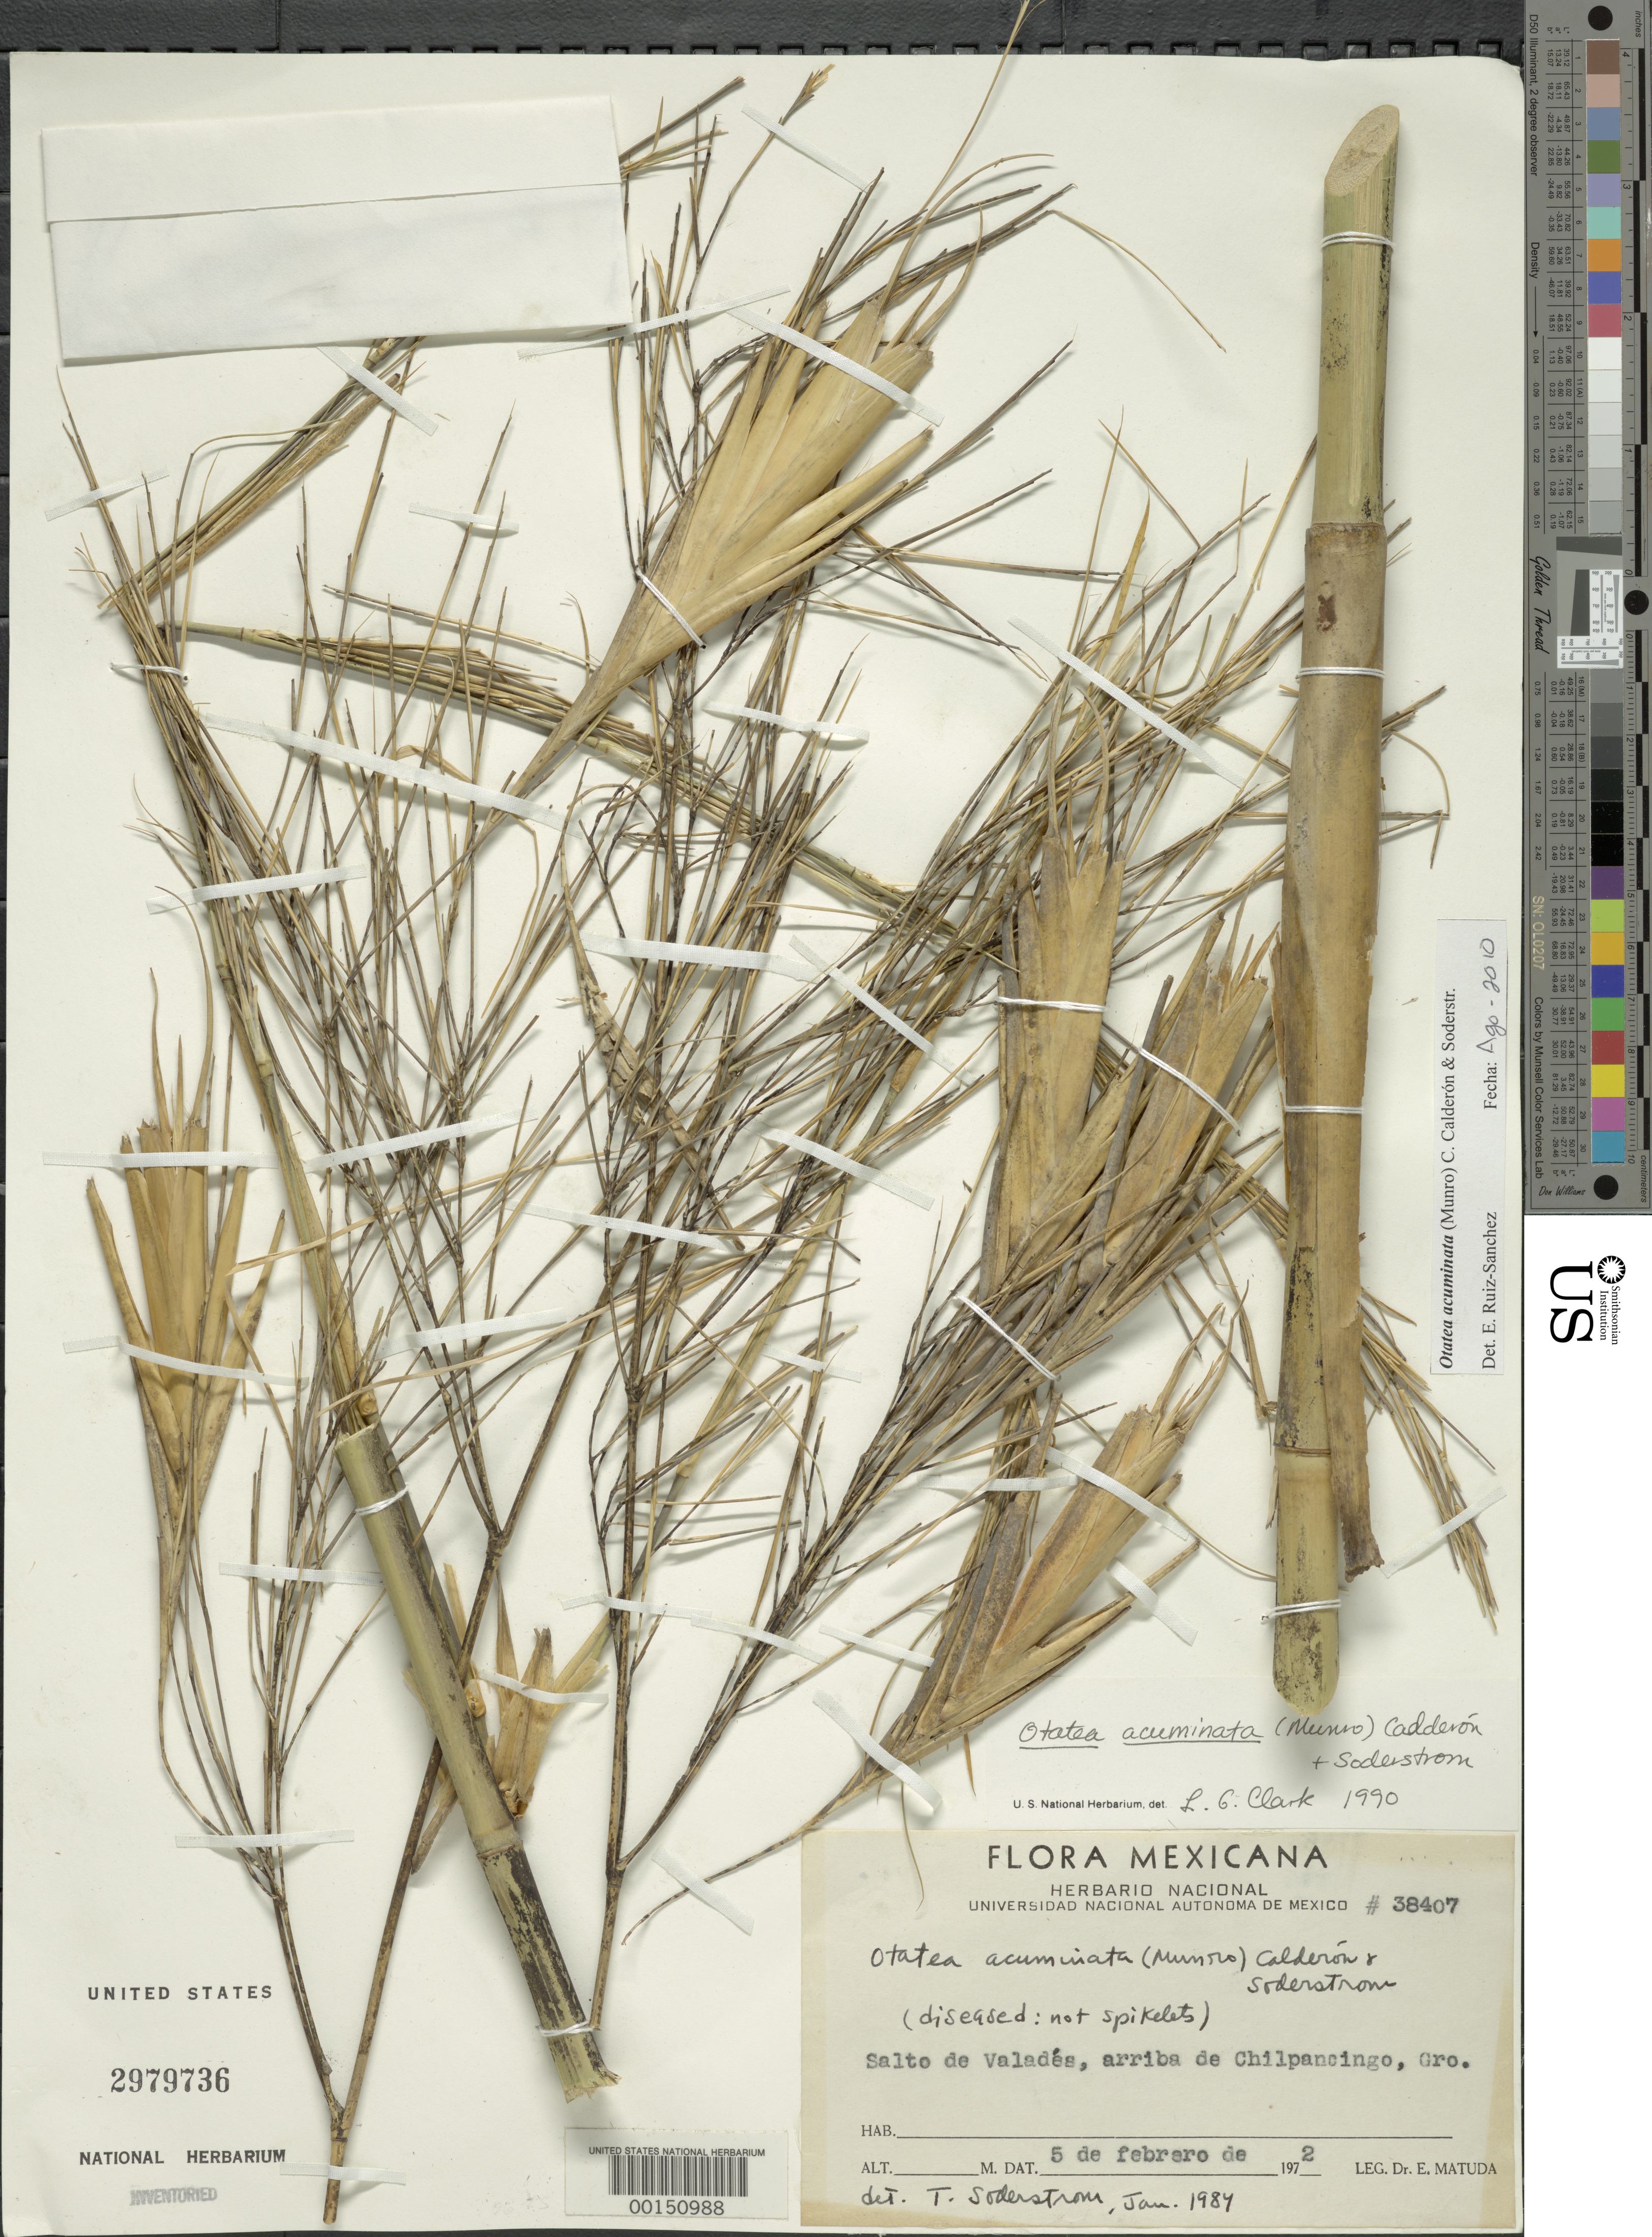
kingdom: Plantae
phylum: Tracheophyta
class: Liliopsida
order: Poales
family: Poaceae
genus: Otatea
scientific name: Otatea acuminata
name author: (Munro) C. E. Calderón & Soderstr.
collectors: E. Matuda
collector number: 38407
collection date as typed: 05 Feb 1972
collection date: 1972-02-05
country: Costa Rica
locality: Salto de Valades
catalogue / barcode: US 2979736